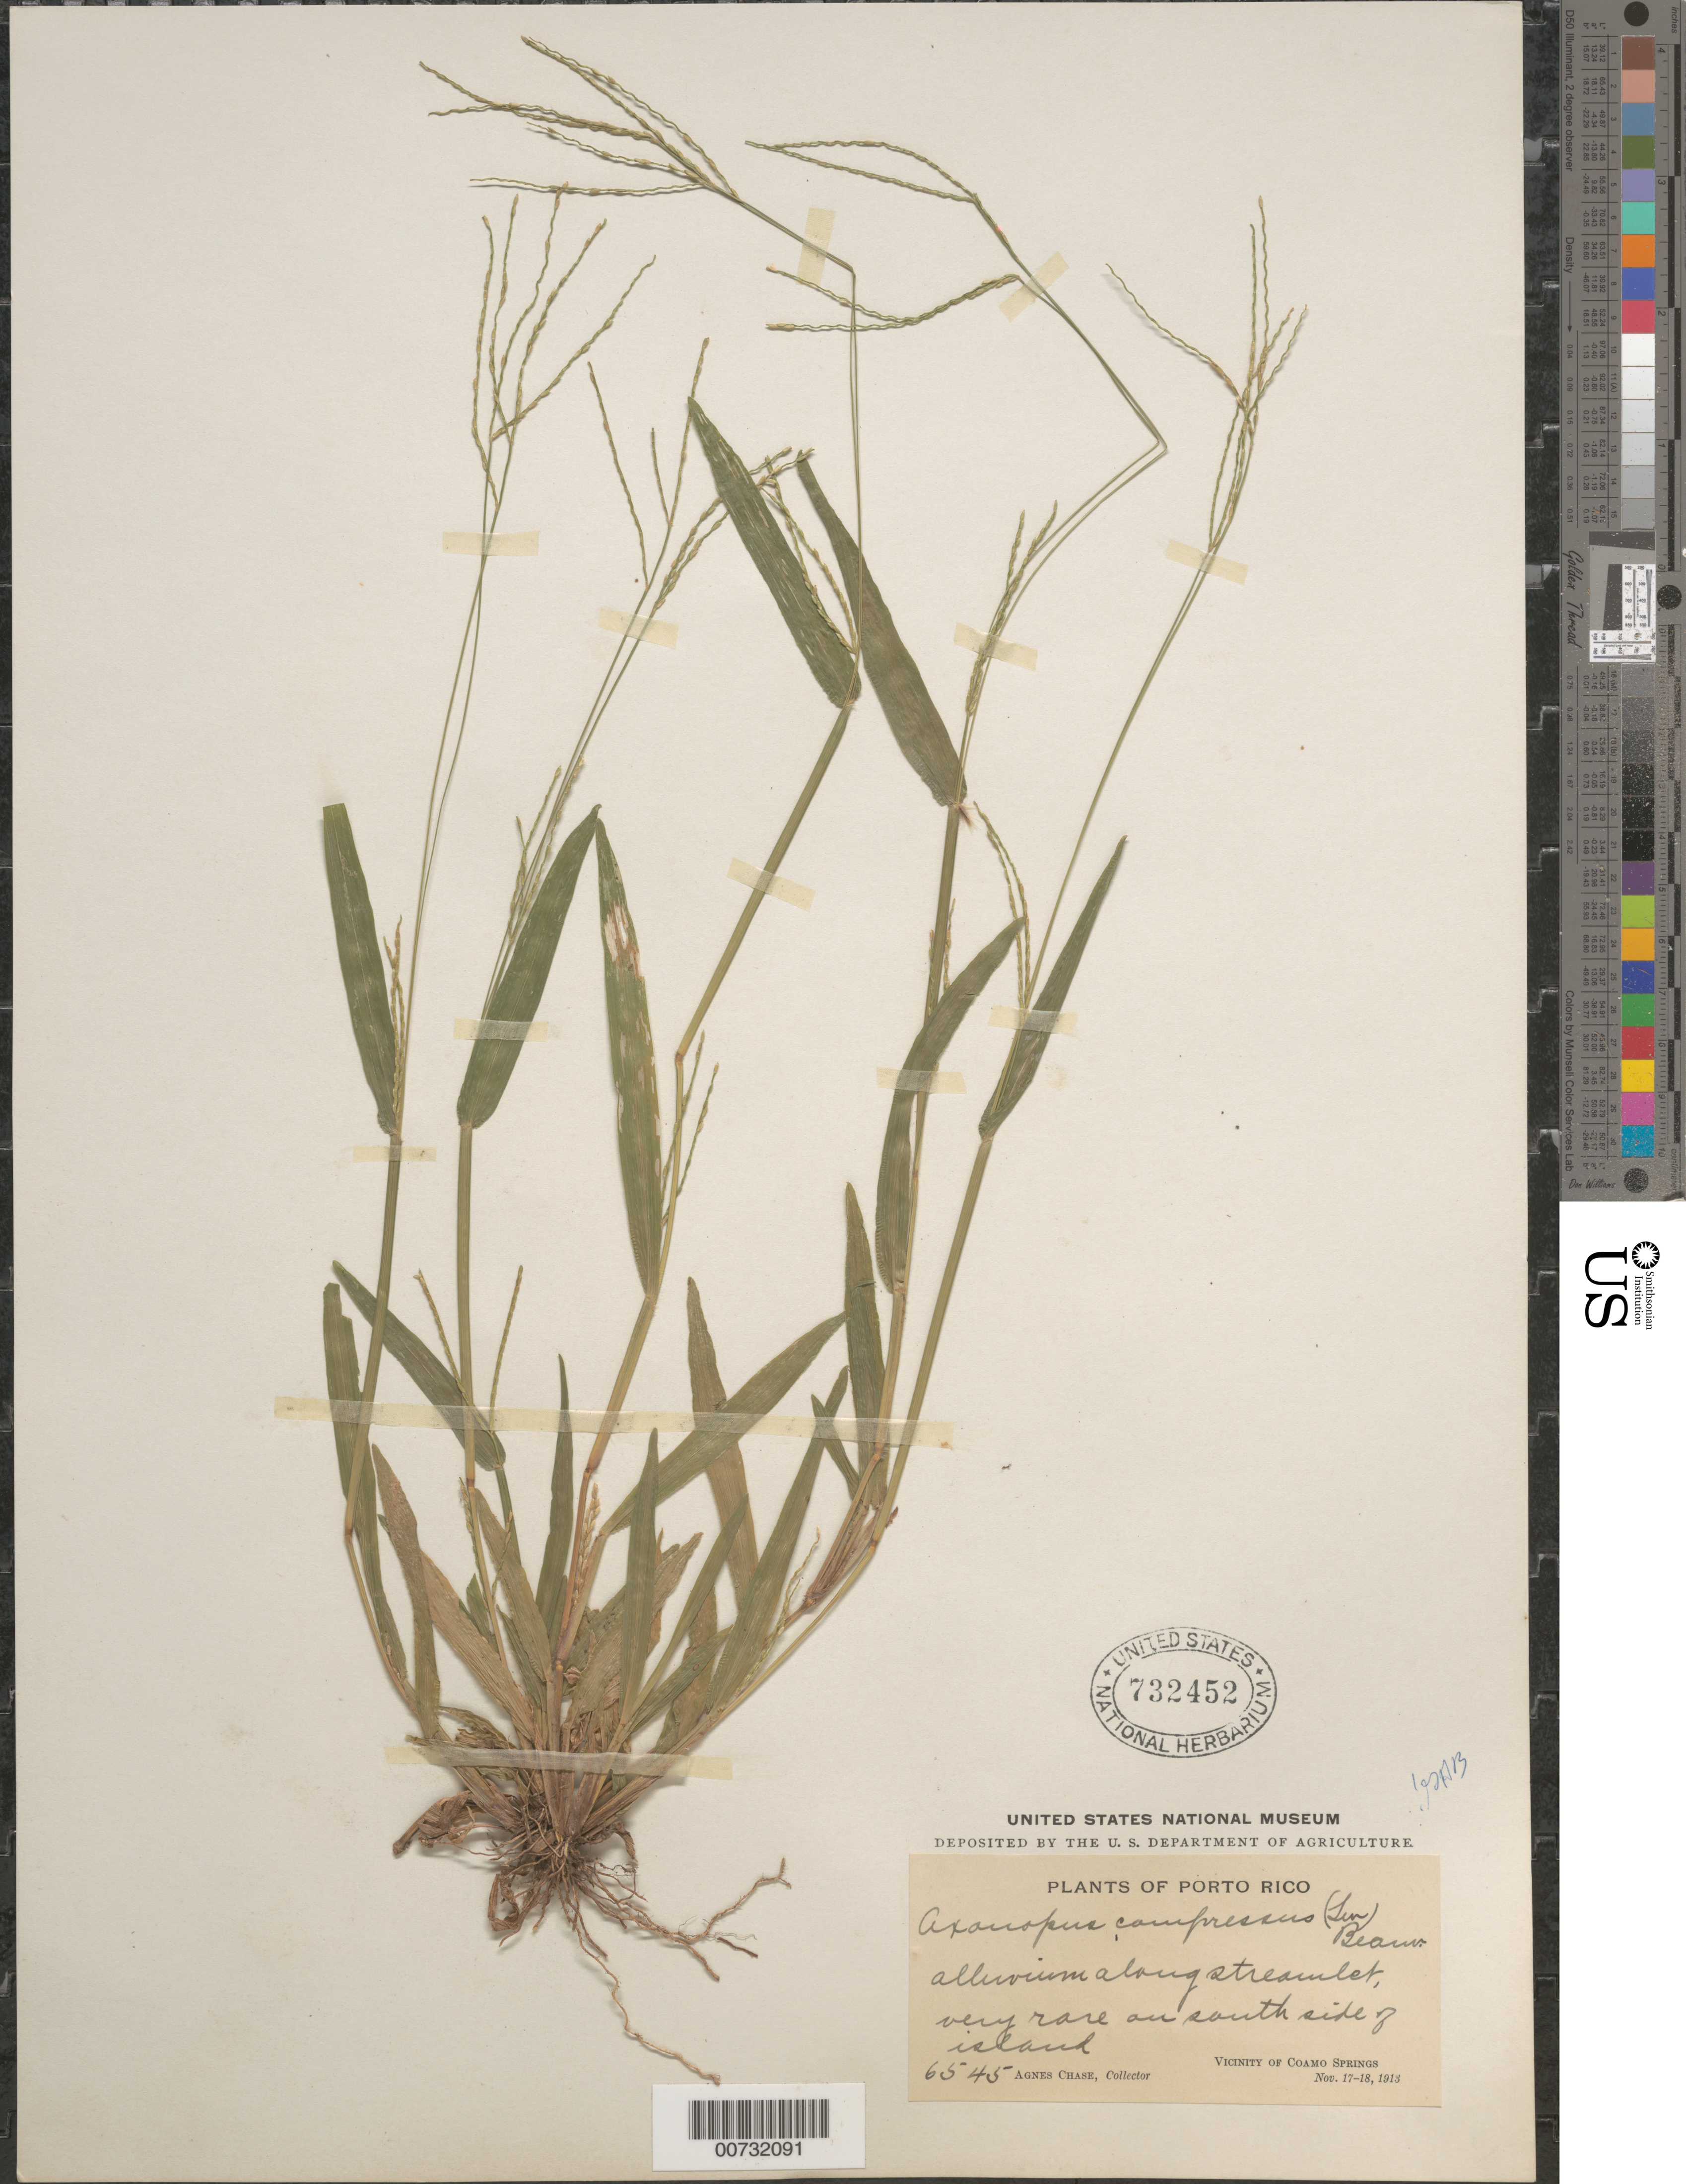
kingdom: Plantae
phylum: Tracheophyta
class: Liliopsida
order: Poales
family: Poaceae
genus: Axonopus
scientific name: Axonopus compressus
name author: (Sw.) P. Beauv.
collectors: A. Chase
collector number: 6545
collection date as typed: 17 Nov 1913 and 18 Nov 1913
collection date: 1913-11-17,1913-11-18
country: Puerto Rico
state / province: Coamo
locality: Coamo Springs, vic of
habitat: Alluvium along streamlet, S side of Island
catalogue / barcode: US 732452